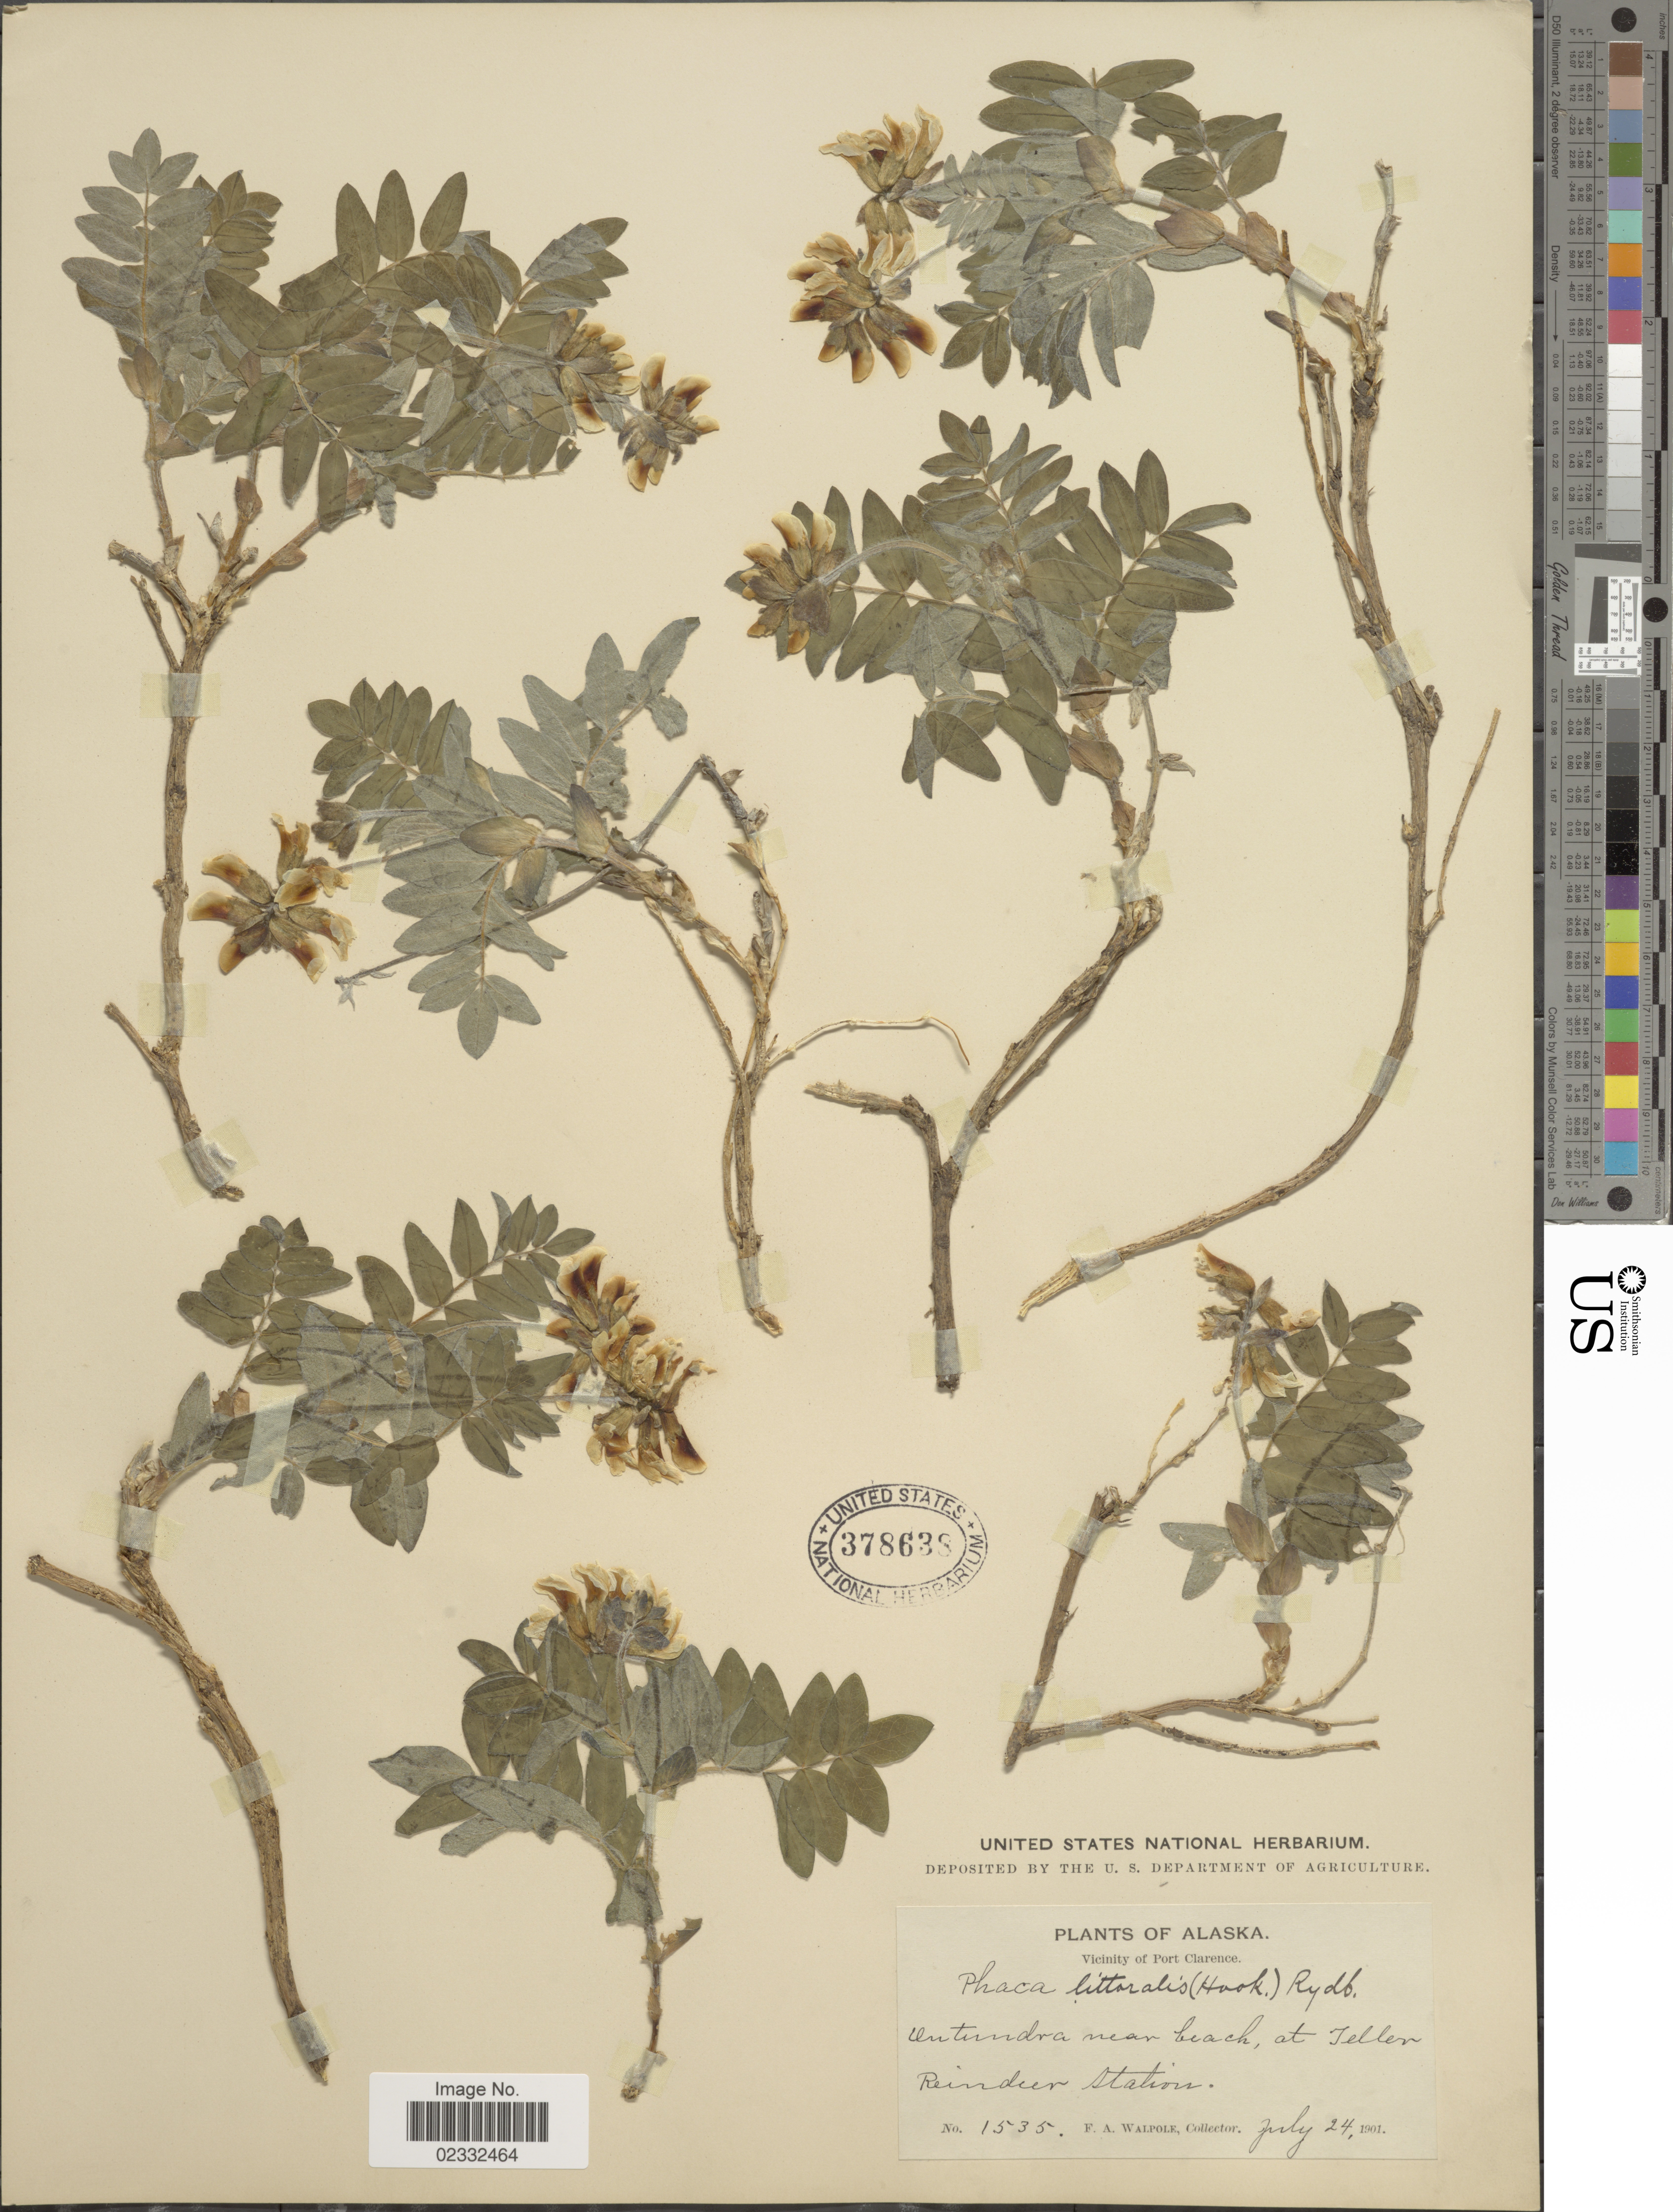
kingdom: Plantae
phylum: Tracheophyta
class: Magnoliopsida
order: Fabales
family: Fabaceae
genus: Astragalus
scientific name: Astragalus littoralis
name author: (Hook.) Coville & Standl. ex Mertie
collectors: F. Walpole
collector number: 1535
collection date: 1901-07-24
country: United States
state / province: Alaska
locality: Alaska, Vicinity of Port Clarence, on tundra near beach at Teller Reindeer Station.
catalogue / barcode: US 378638